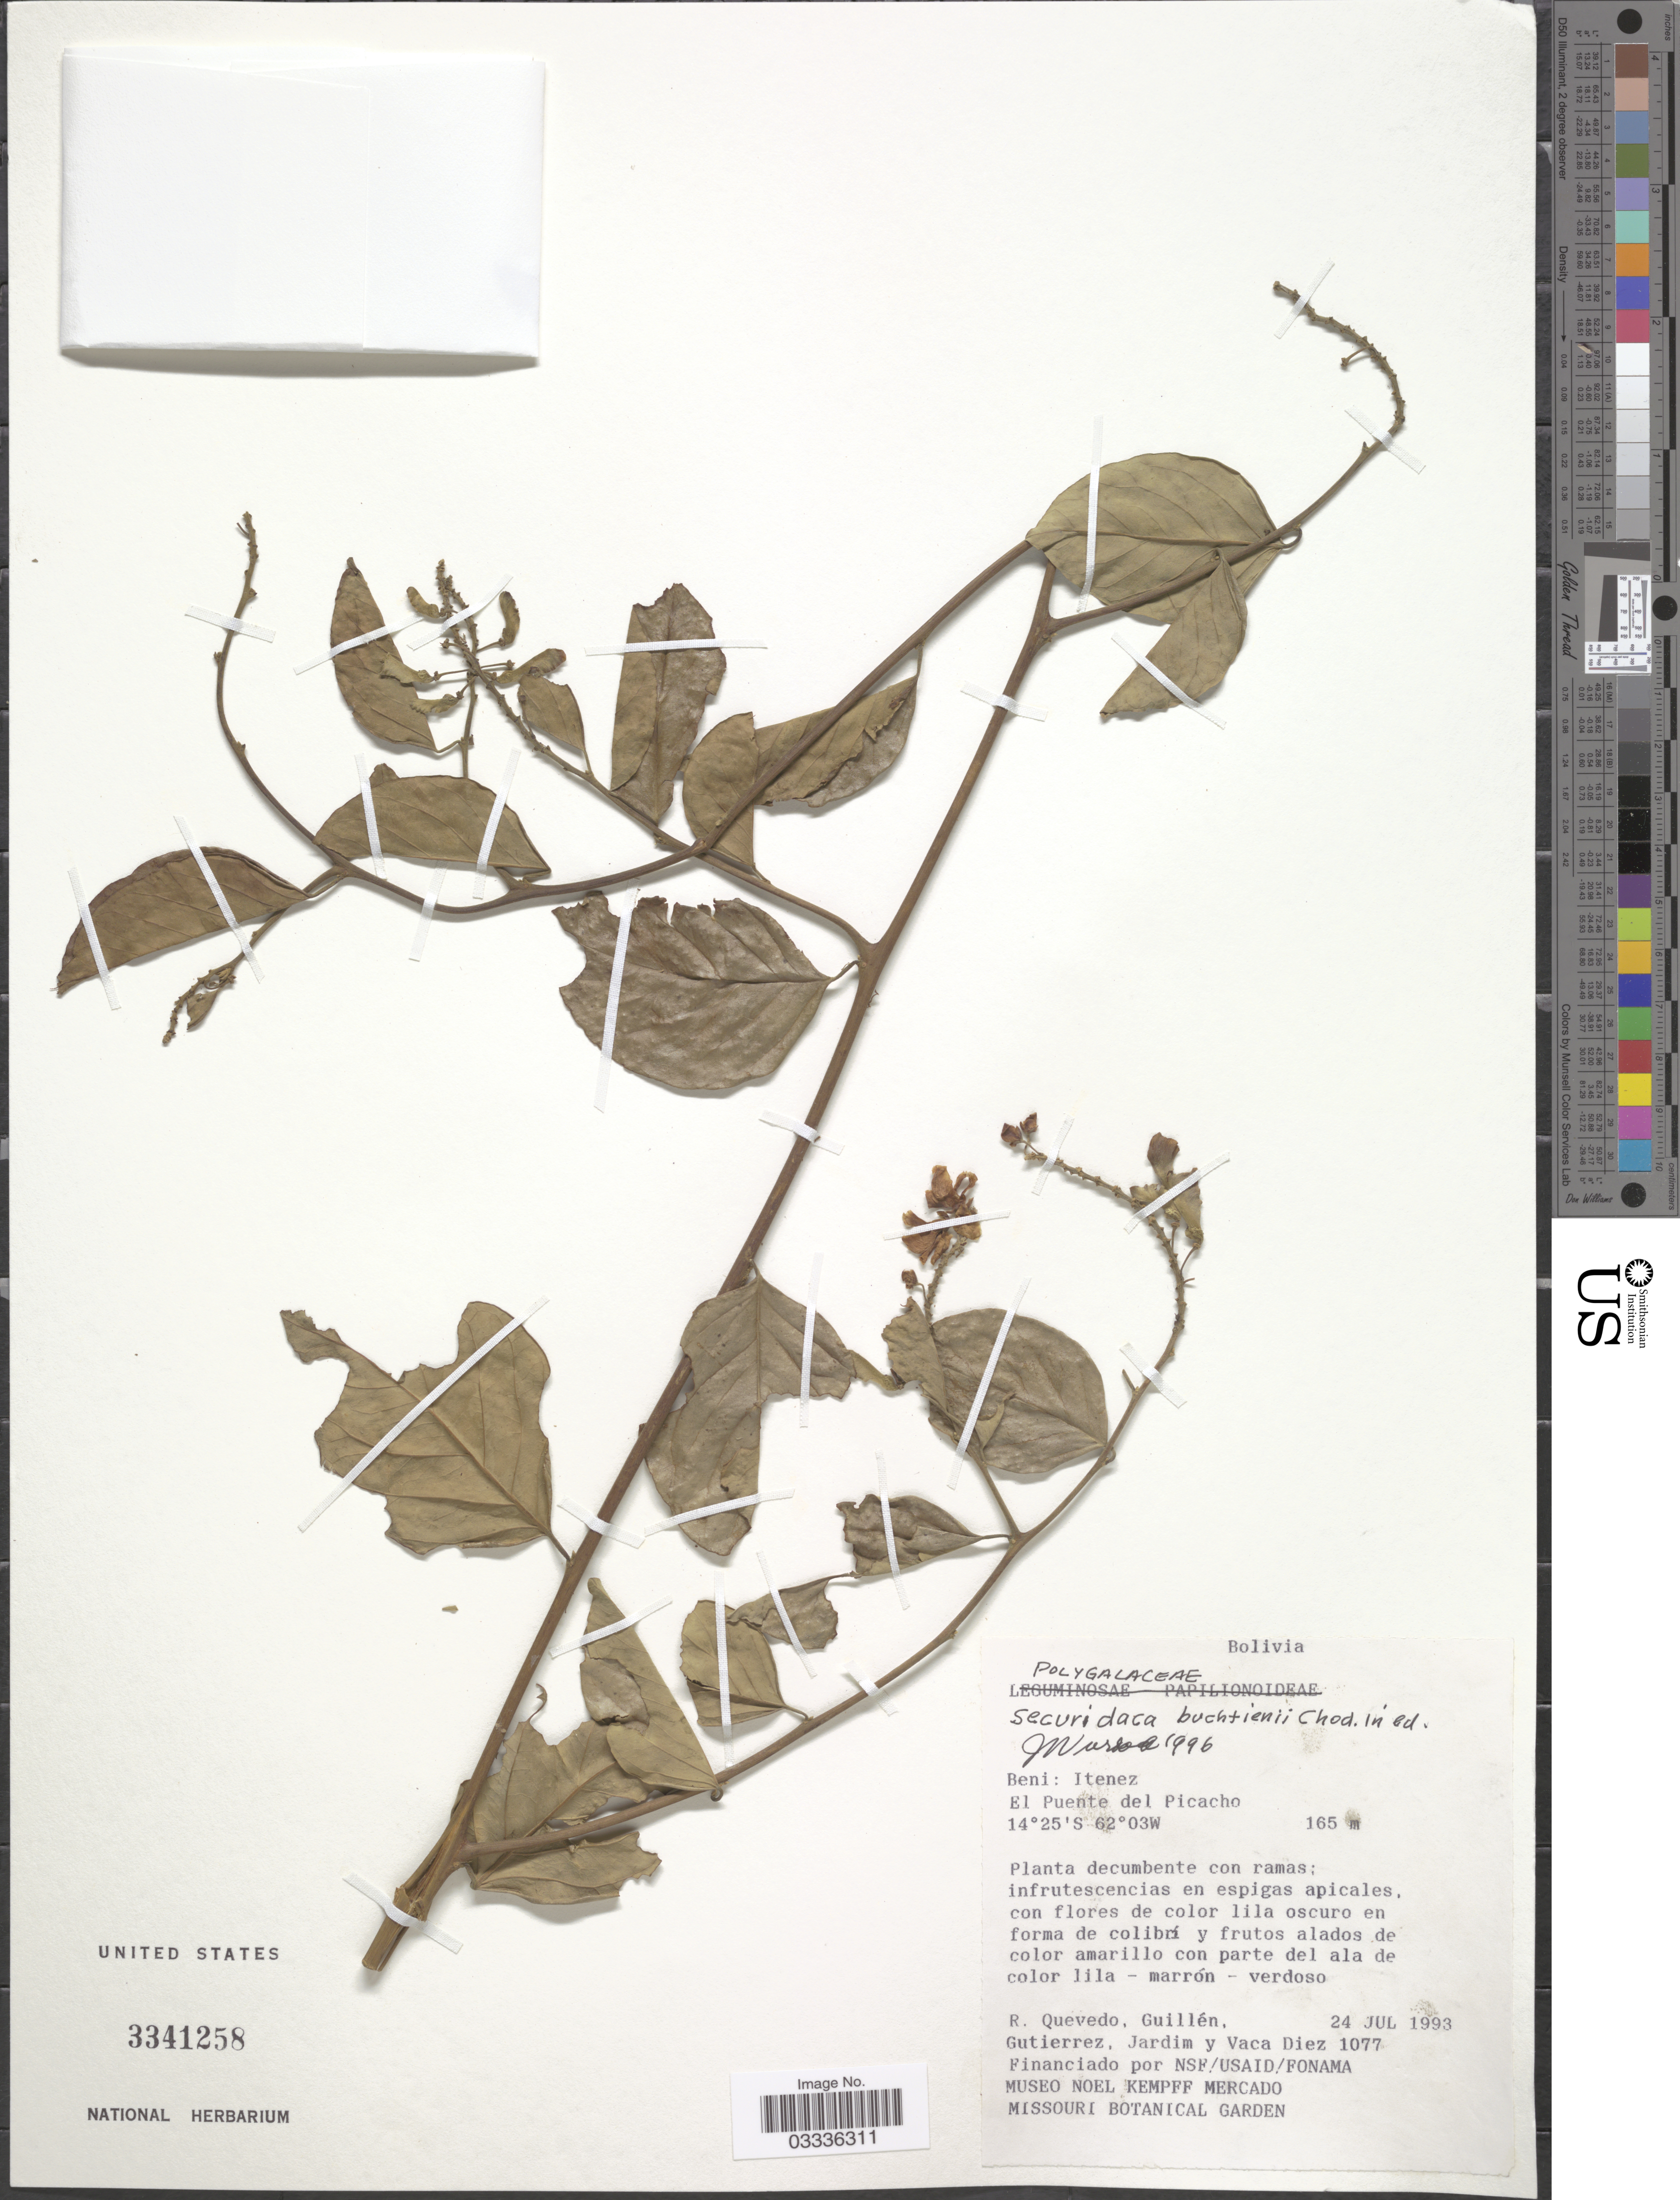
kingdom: Plantae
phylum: Tracheophyta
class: Magnoliopsida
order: Fabales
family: Polygalaceae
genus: Securidaca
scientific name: Securidaca buchtienii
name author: Bennet,A.W.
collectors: R. Quevedo, -- Guillen, -. Gutierrez, Jardim, -- & -. Vaca Diez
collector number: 1077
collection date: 1993-07-24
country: Bolivia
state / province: Beni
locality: Itenez. El Puente del Picacho.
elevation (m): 165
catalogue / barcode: US 3341258